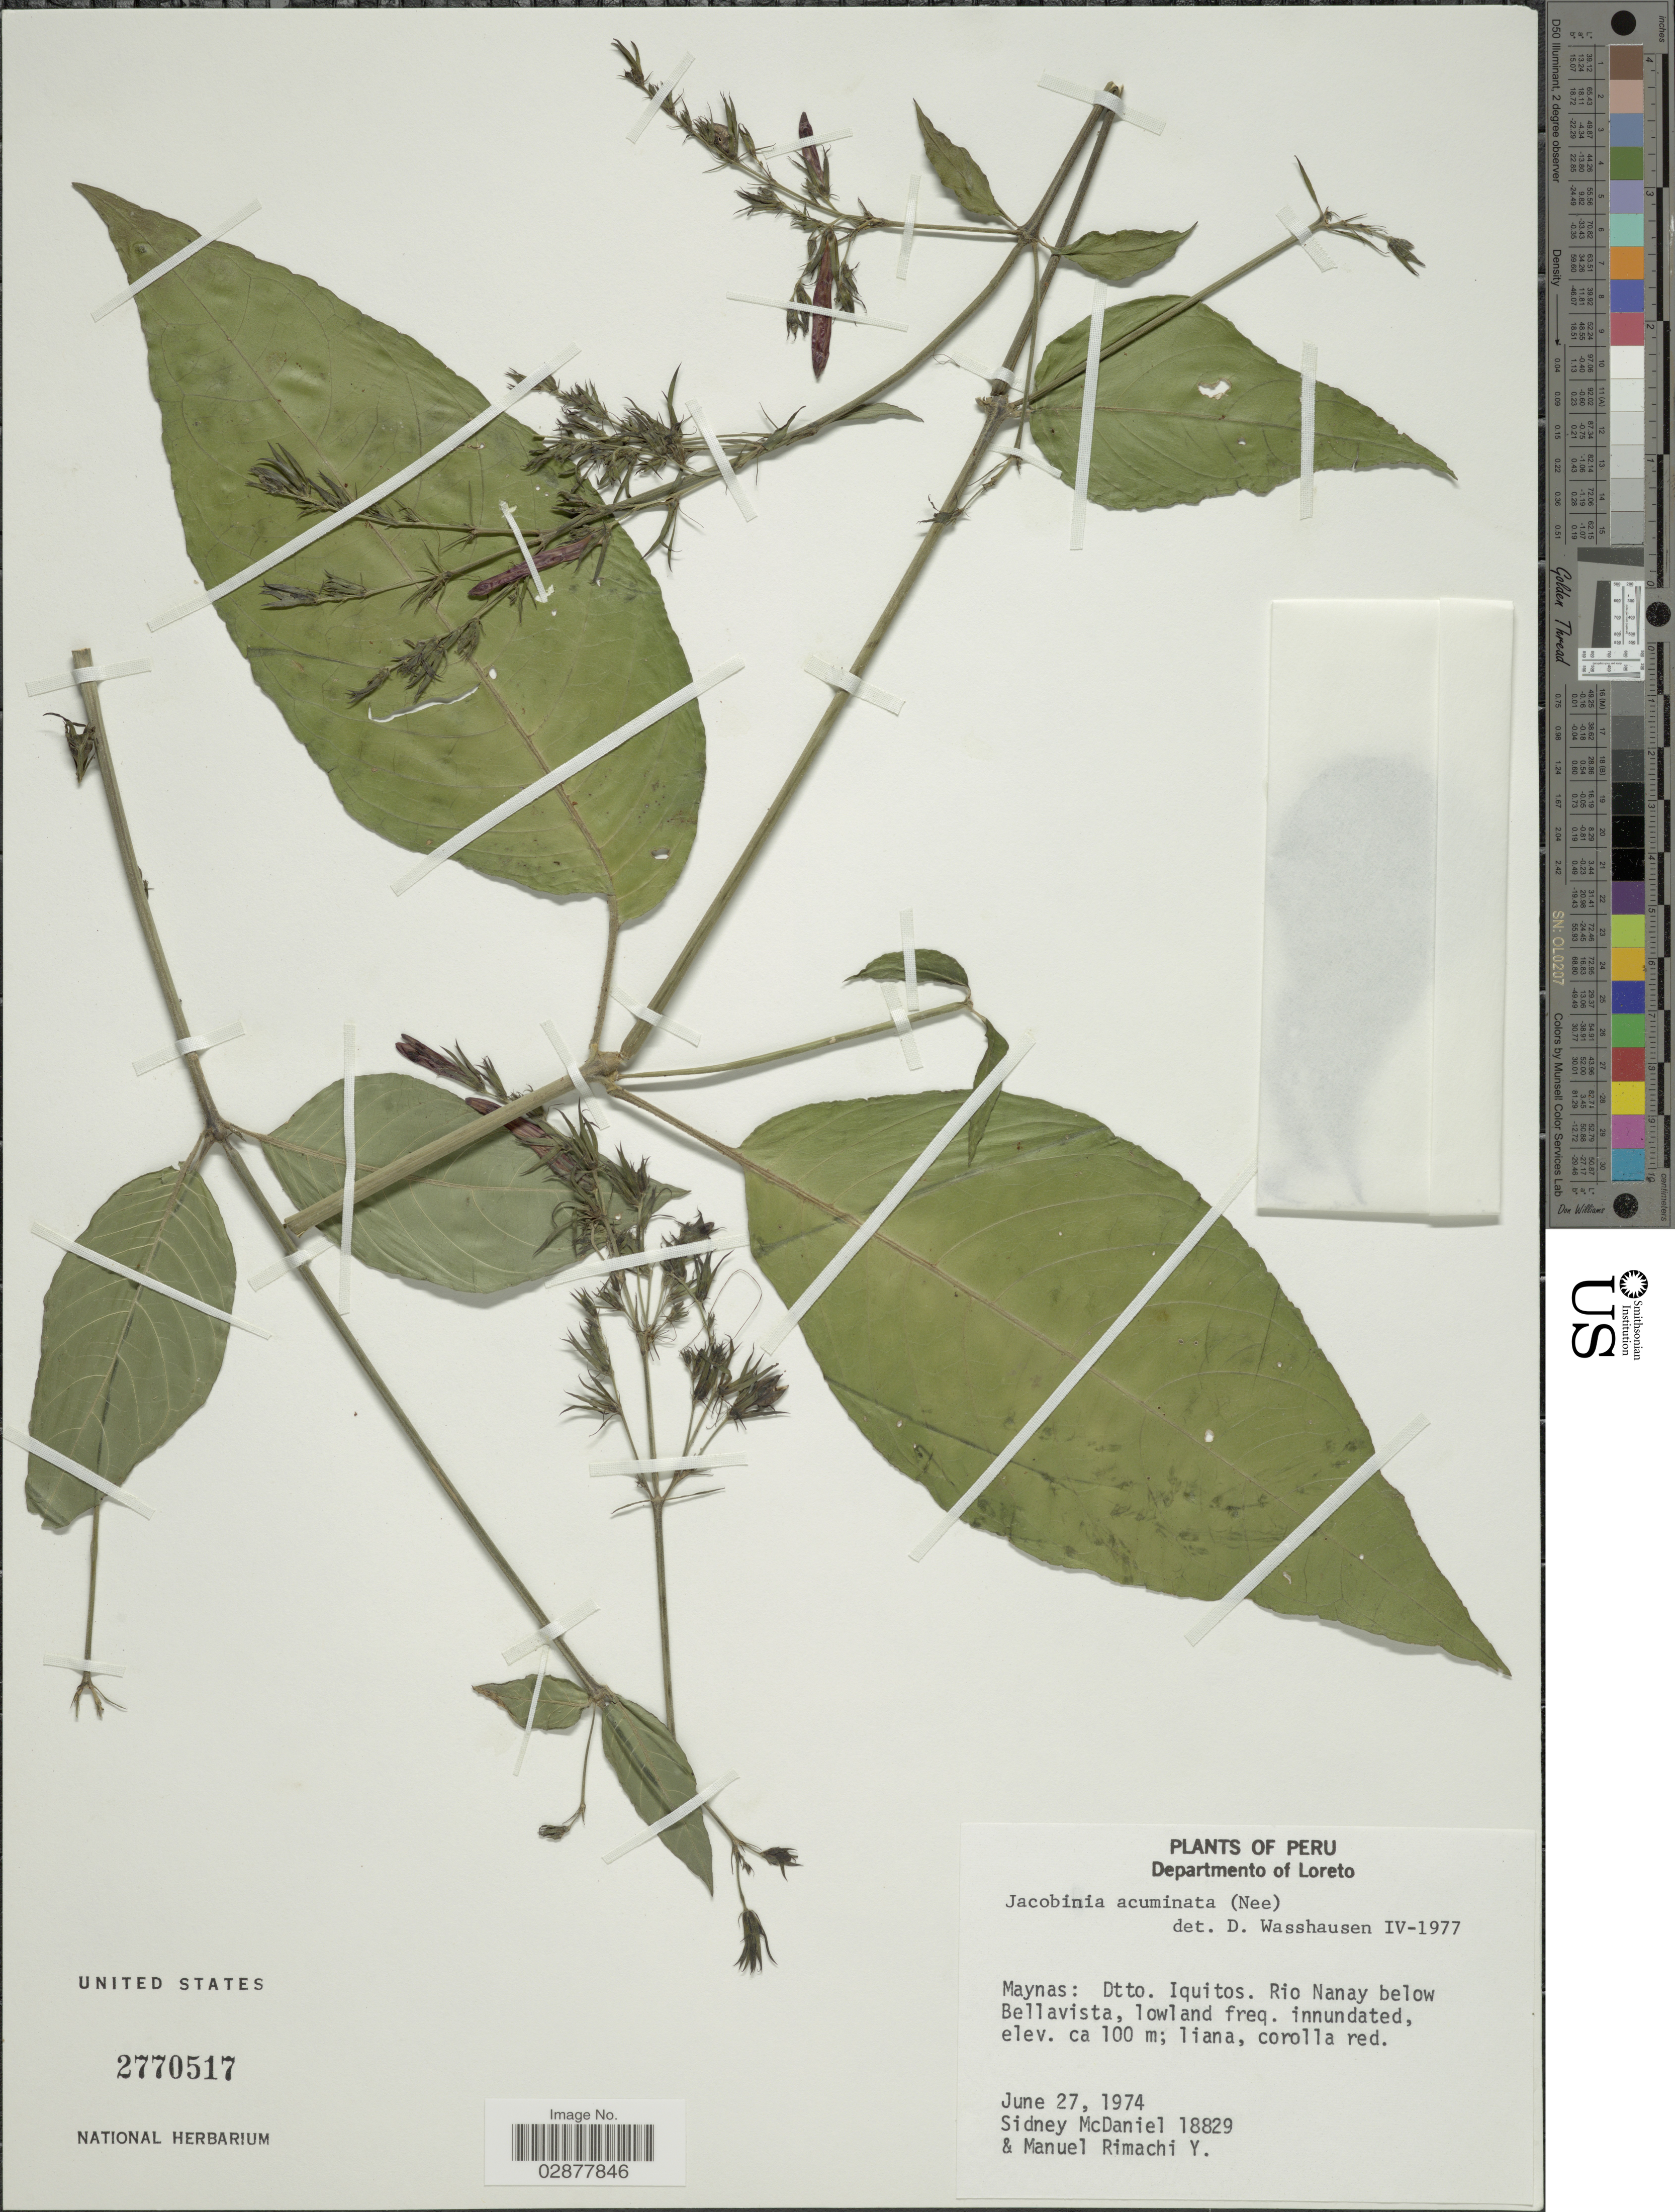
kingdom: Plantae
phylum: Tracheophyta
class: Magnoliopsida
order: Lamiales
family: Acanthaceae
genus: Justicia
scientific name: Justicia calycina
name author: (Nees) V.A.W. Graham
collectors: S. McDaniel & M. Rimachi Y.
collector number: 18829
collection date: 1974-06-27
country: Peru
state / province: Loreto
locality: Departmento of Loreto. Maynas: Dtto. Iquitos. Rio Nanay below Bellavista.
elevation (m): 100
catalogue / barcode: US 2770517